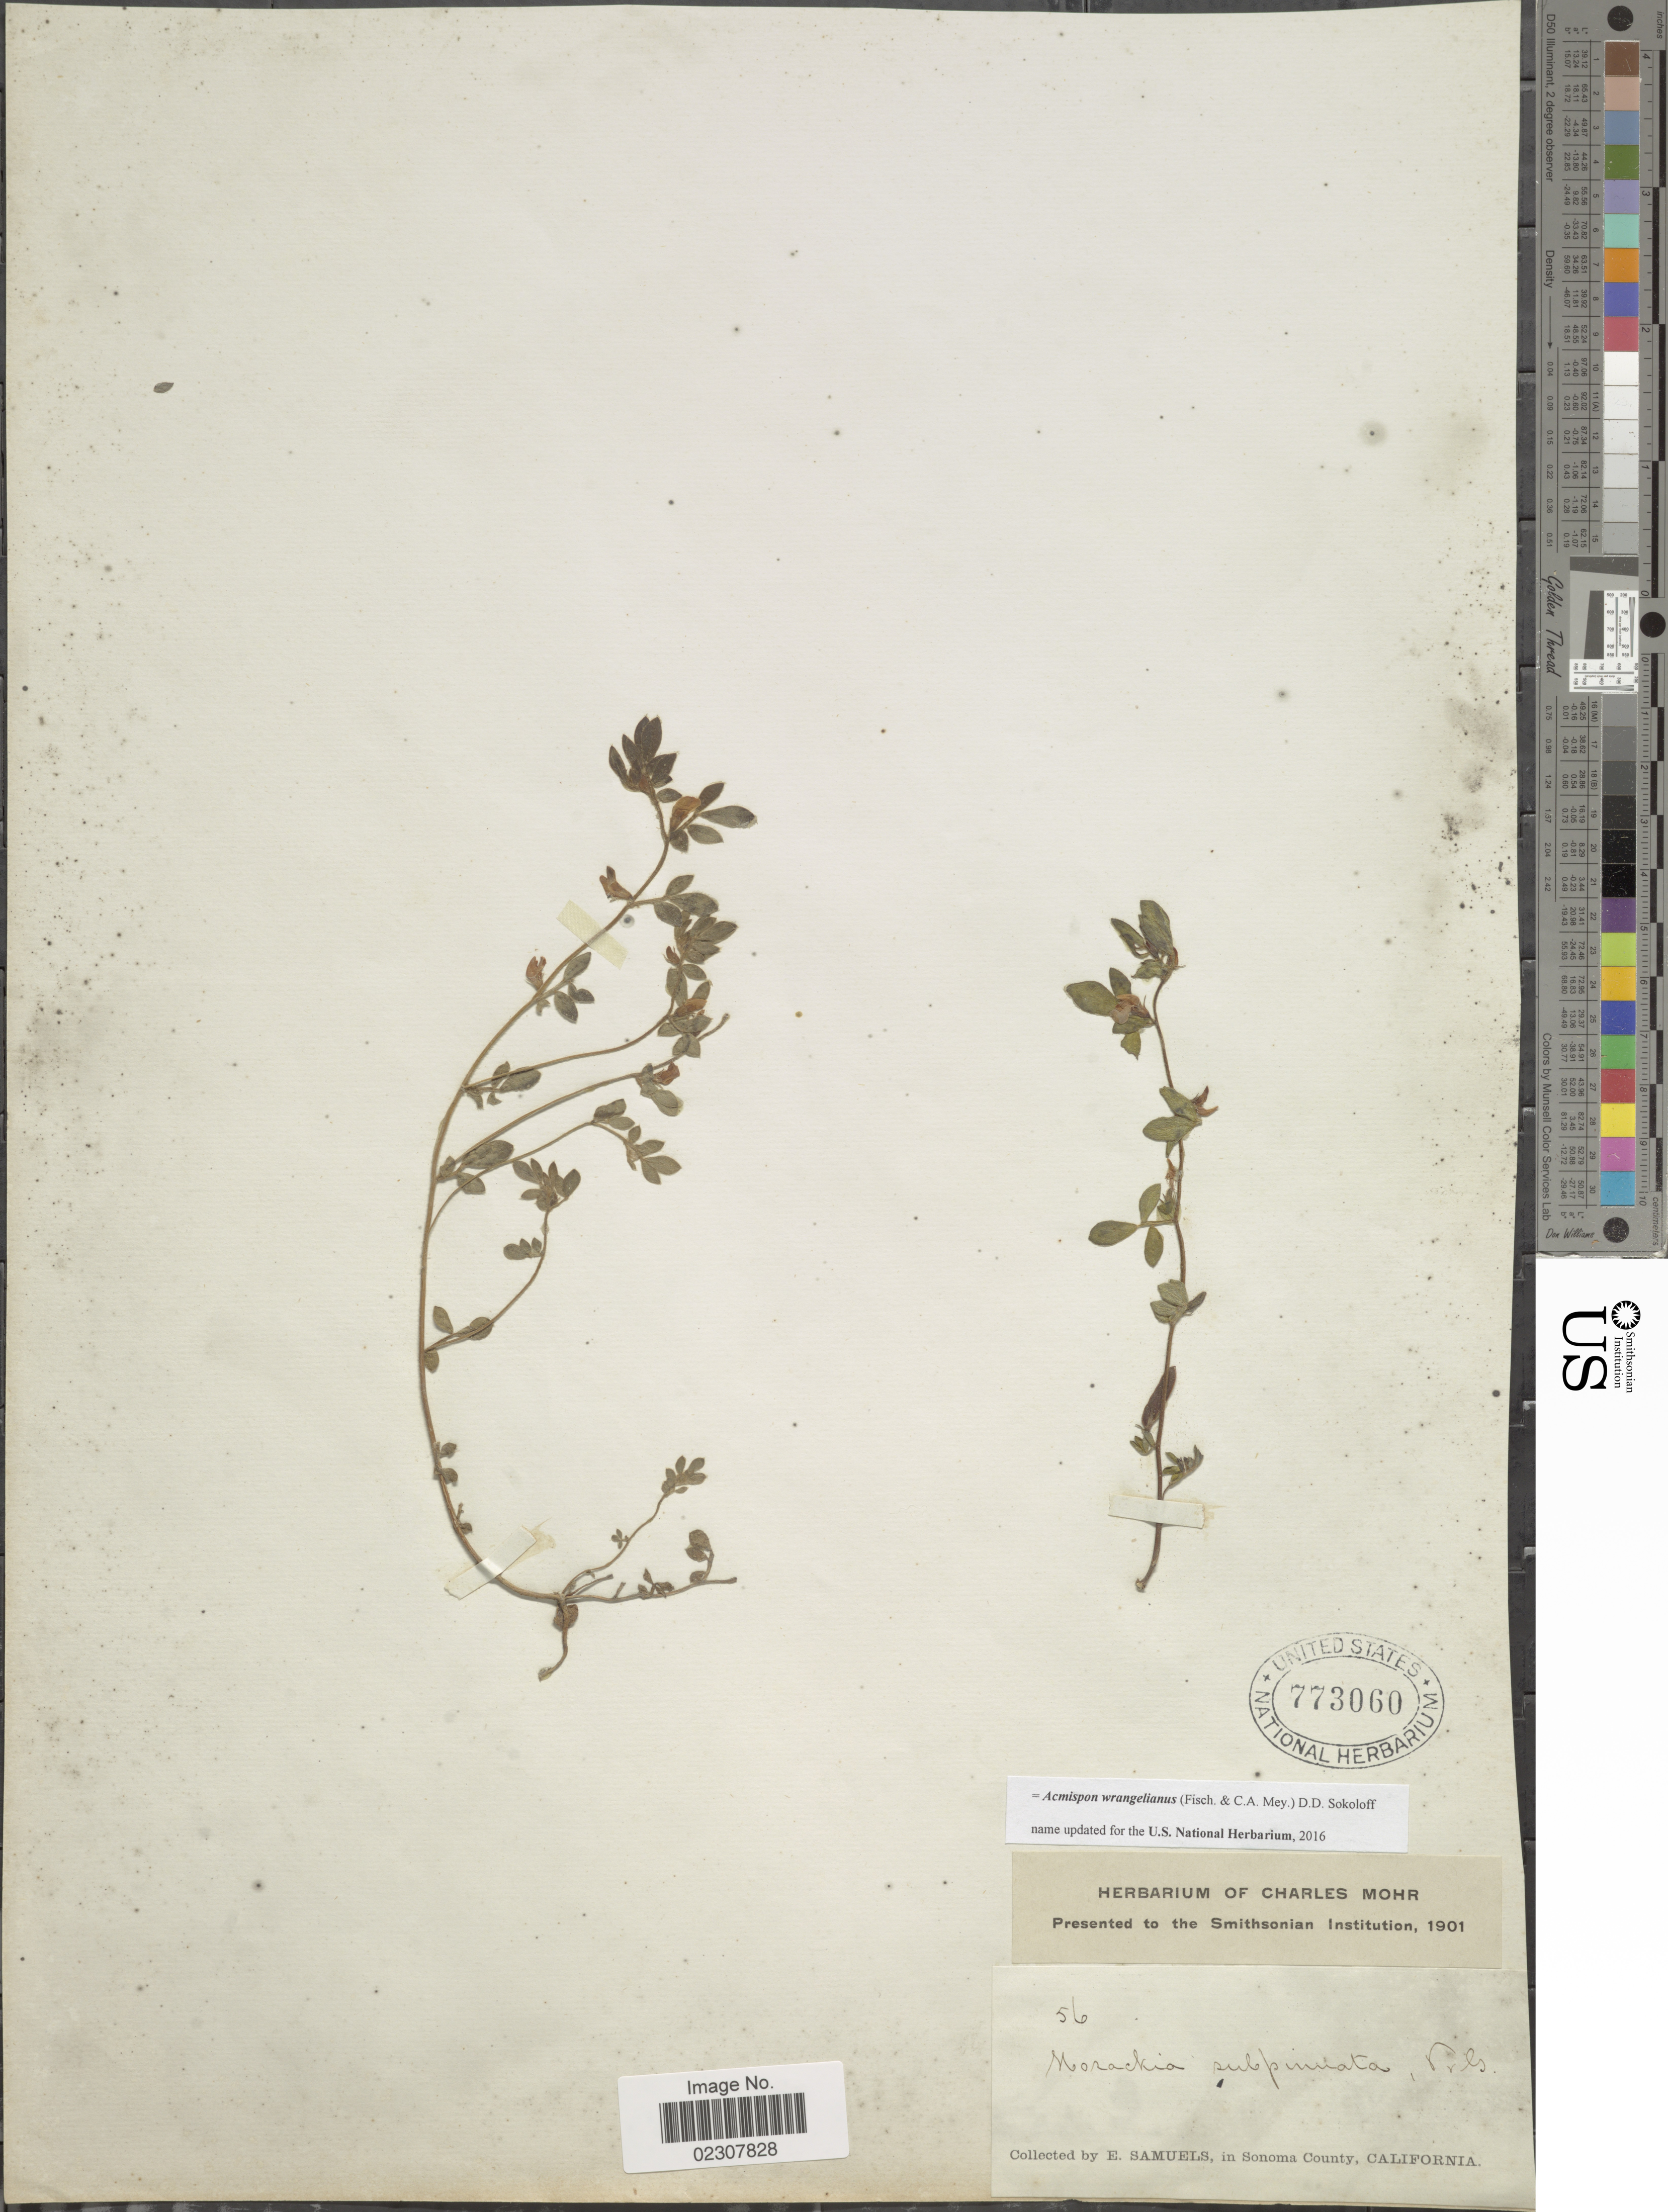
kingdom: Plantae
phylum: Tracheophyta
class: Magnoliopsida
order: Fabales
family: Fabaceae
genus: Acmispon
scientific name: Acmispon wrangelianus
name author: (Fisch. & C.A. Mey.) D.D. Sokoloff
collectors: E. Samuels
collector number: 56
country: United States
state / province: California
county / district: Sonoma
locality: Sonoma County.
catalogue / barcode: US 773060